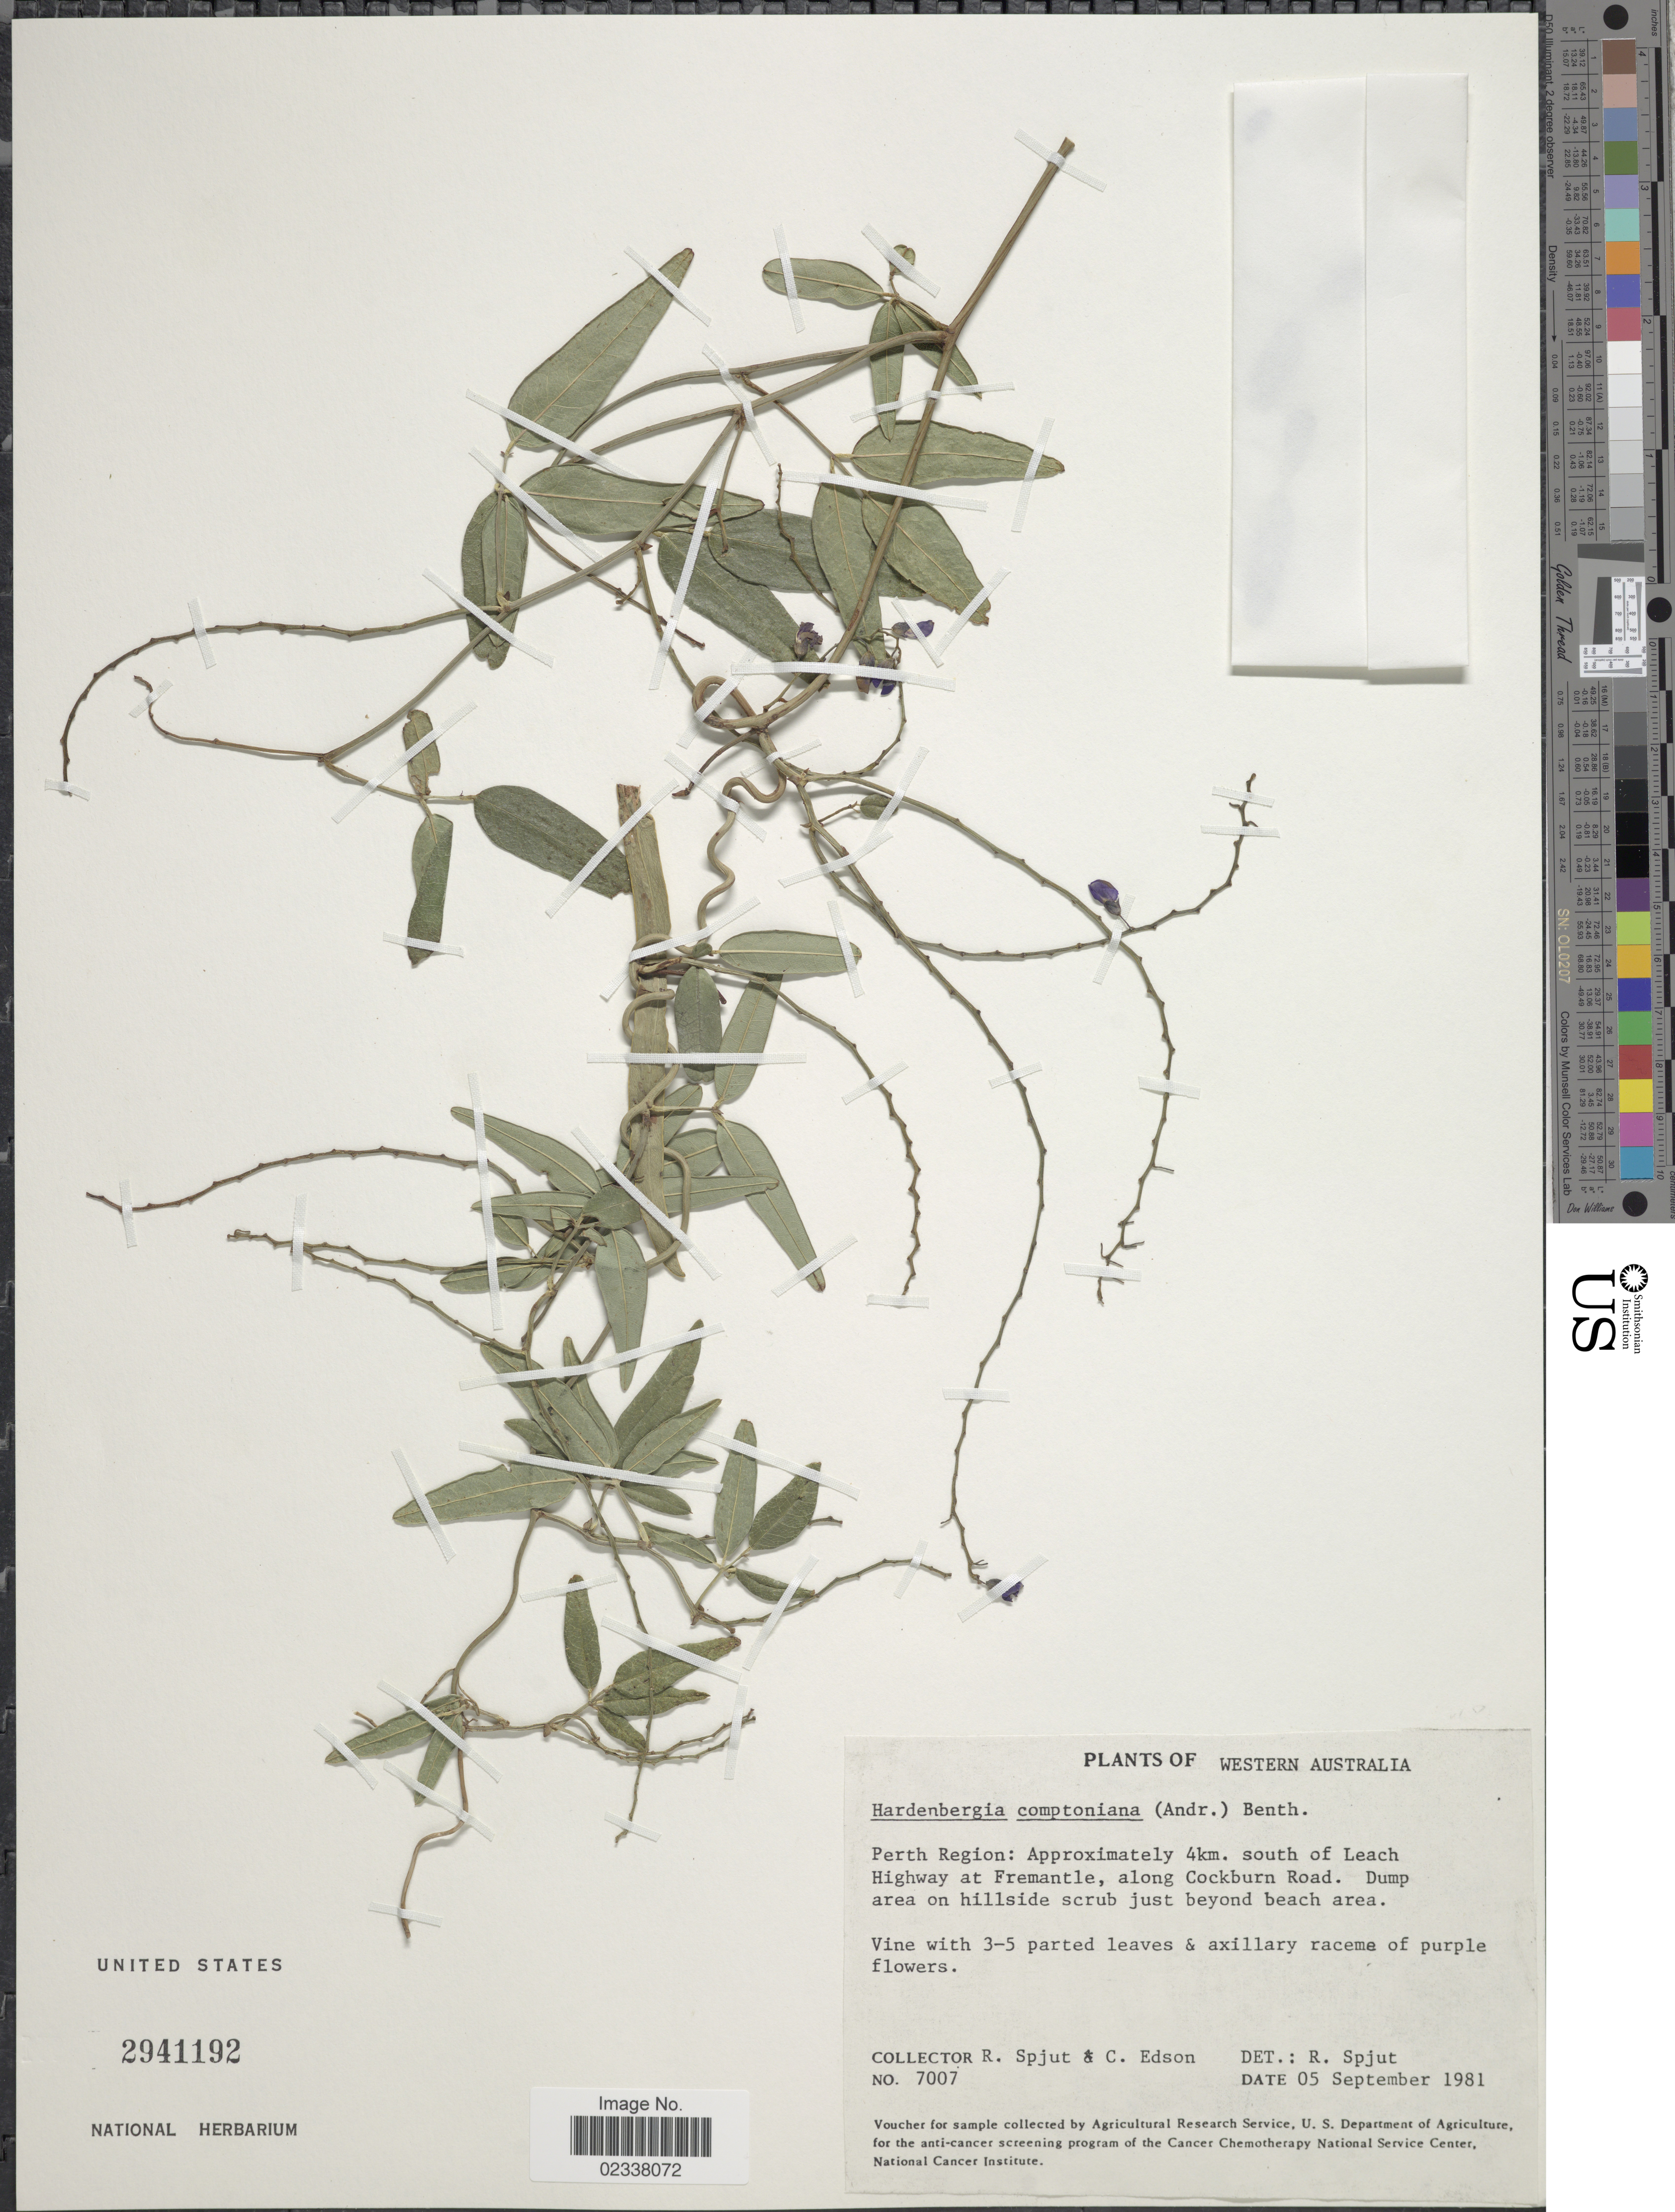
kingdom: Plantae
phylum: Tracheophyta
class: Magnoliopsida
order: Fabales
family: Fabaceae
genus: Hardenbergia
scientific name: Hardenbergia comptoniana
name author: (Andrews) Benth.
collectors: R. Spjut & C. Edson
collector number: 7007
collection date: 1981-09-05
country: Australia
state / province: Western Australia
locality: Perth Region: Approximately 4km. south of Leach Highway at Fremantle, along Cockburn Road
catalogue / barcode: US 2941192